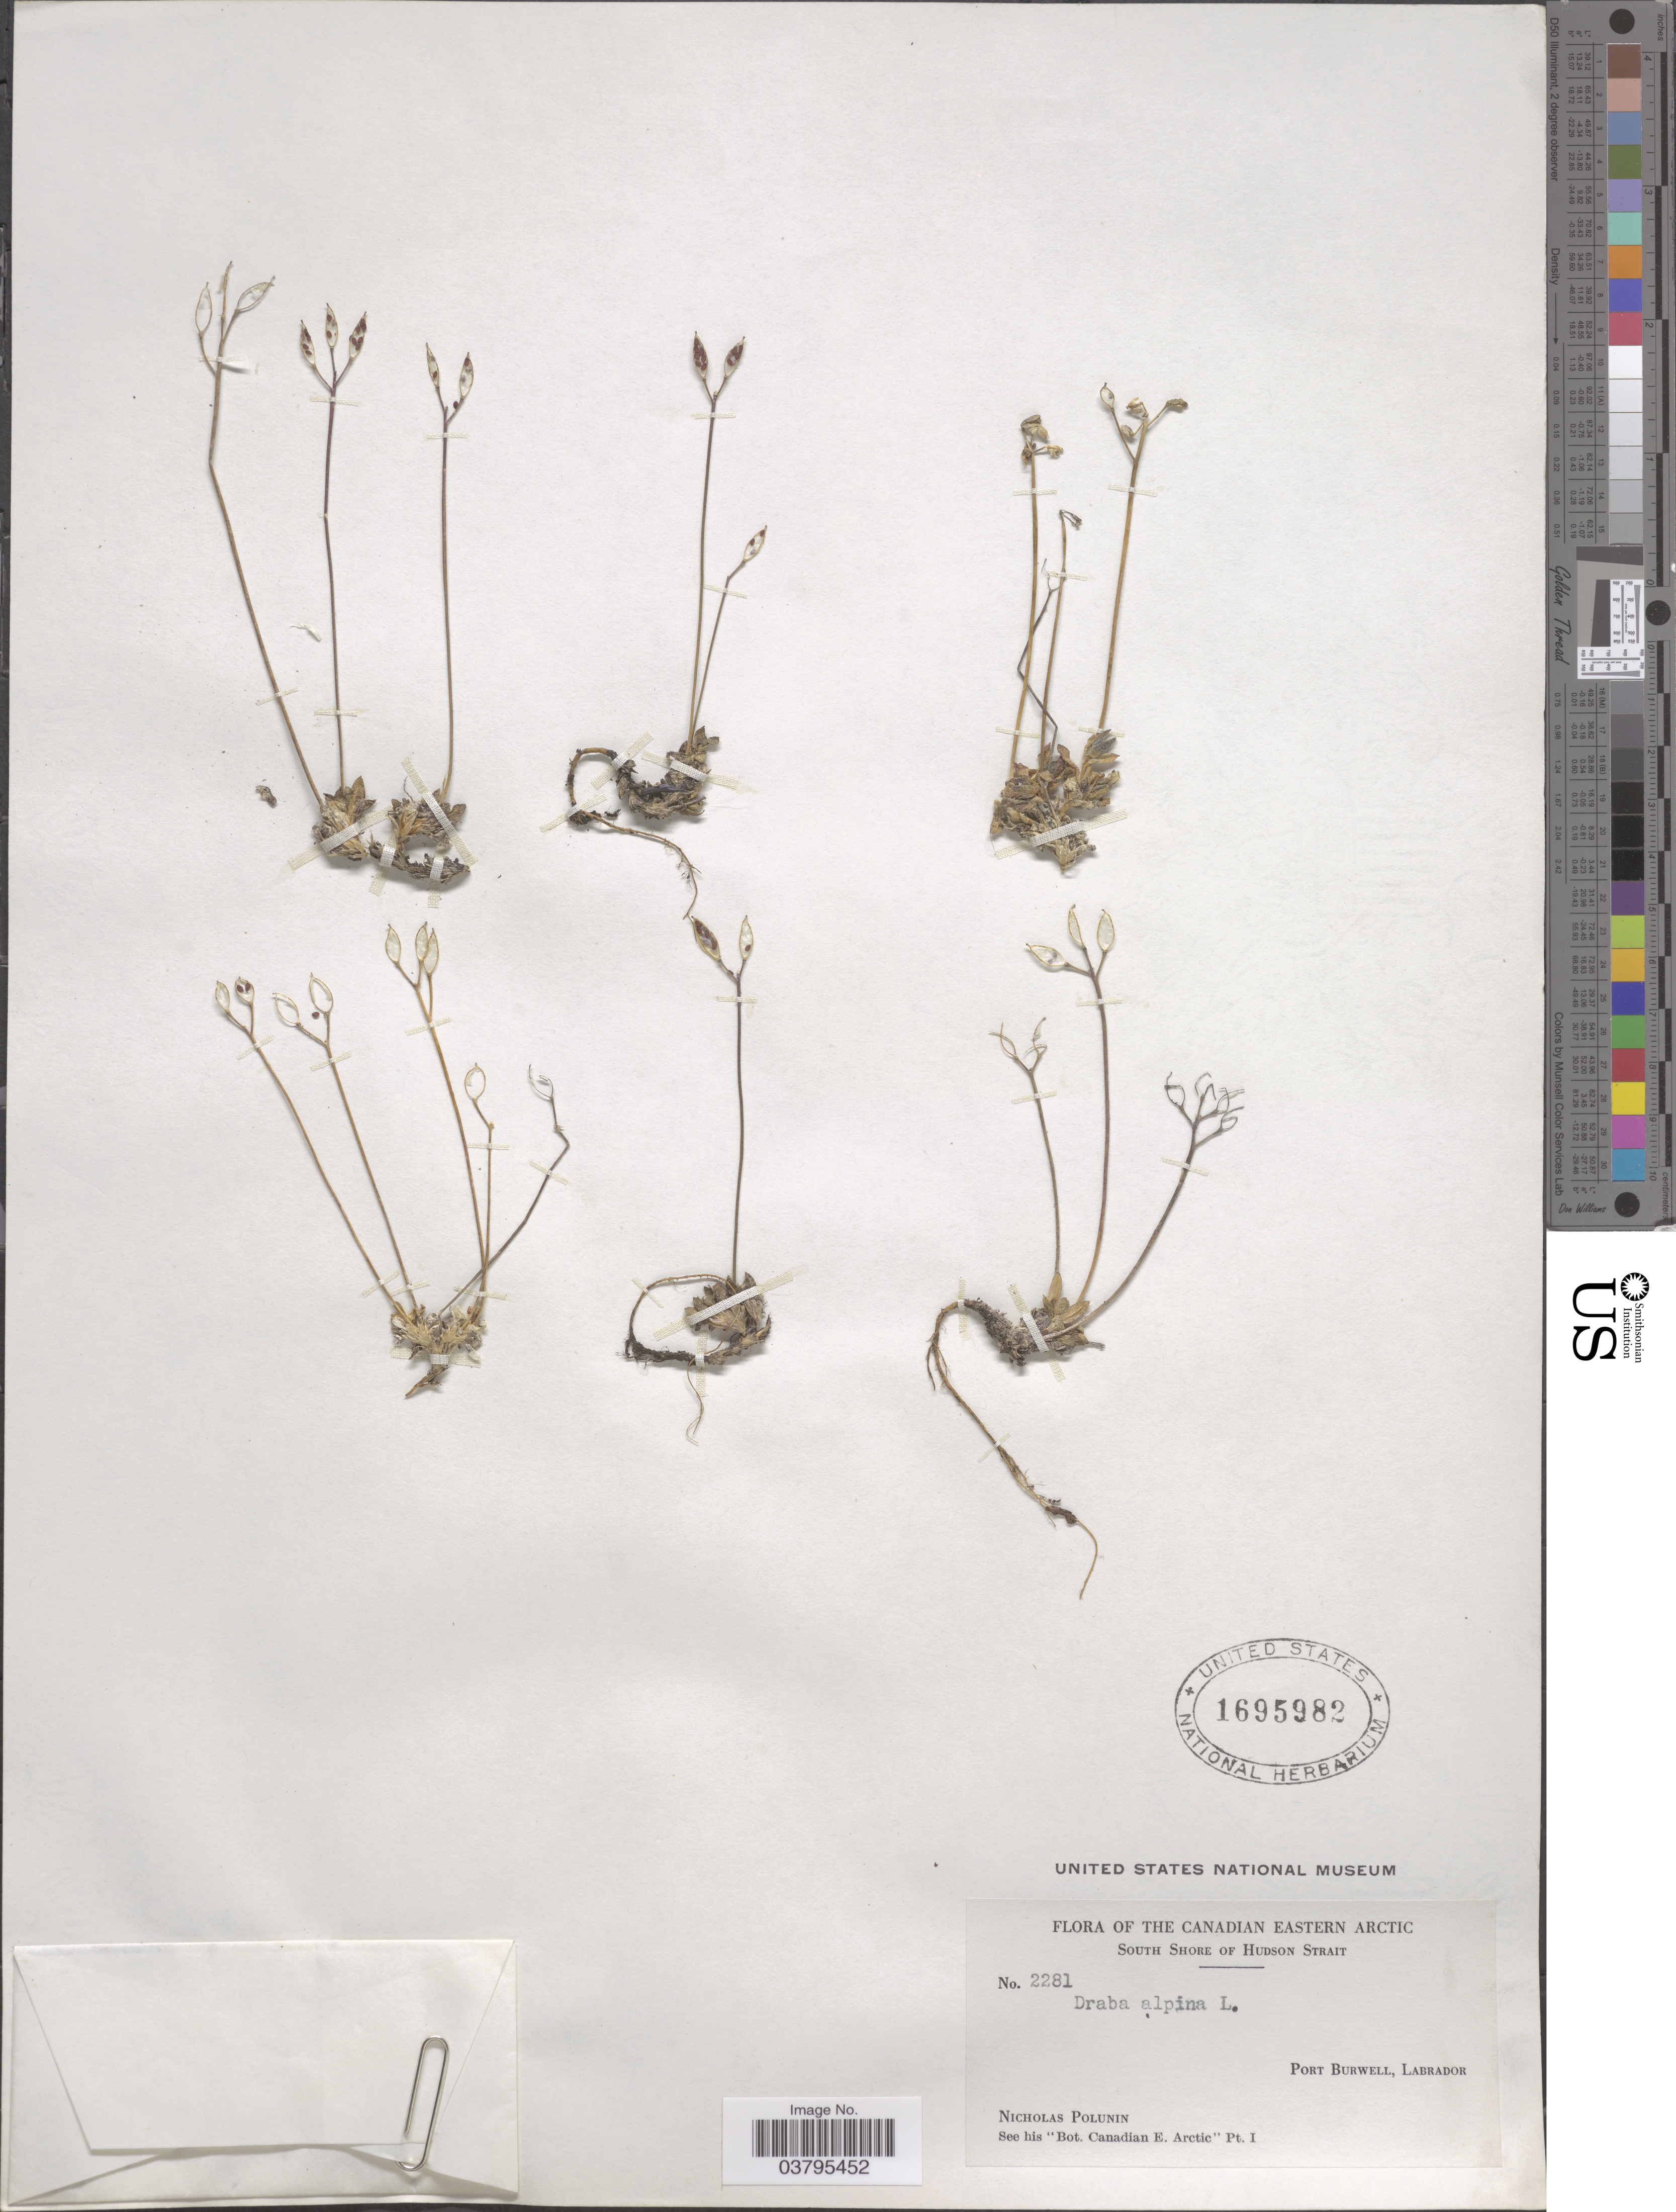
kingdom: Plantae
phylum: Tracheophyta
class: Magnoliopsida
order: Brassicales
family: Brassicaceae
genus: Draba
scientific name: Draba alpina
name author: L.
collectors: N. V. Polunin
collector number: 2281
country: Canada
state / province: Newfoundland and Labrador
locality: The Canadian Eastern Arctic. South shore of Hudson Strait. Port Burwell, Labrador.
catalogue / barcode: US 1695982